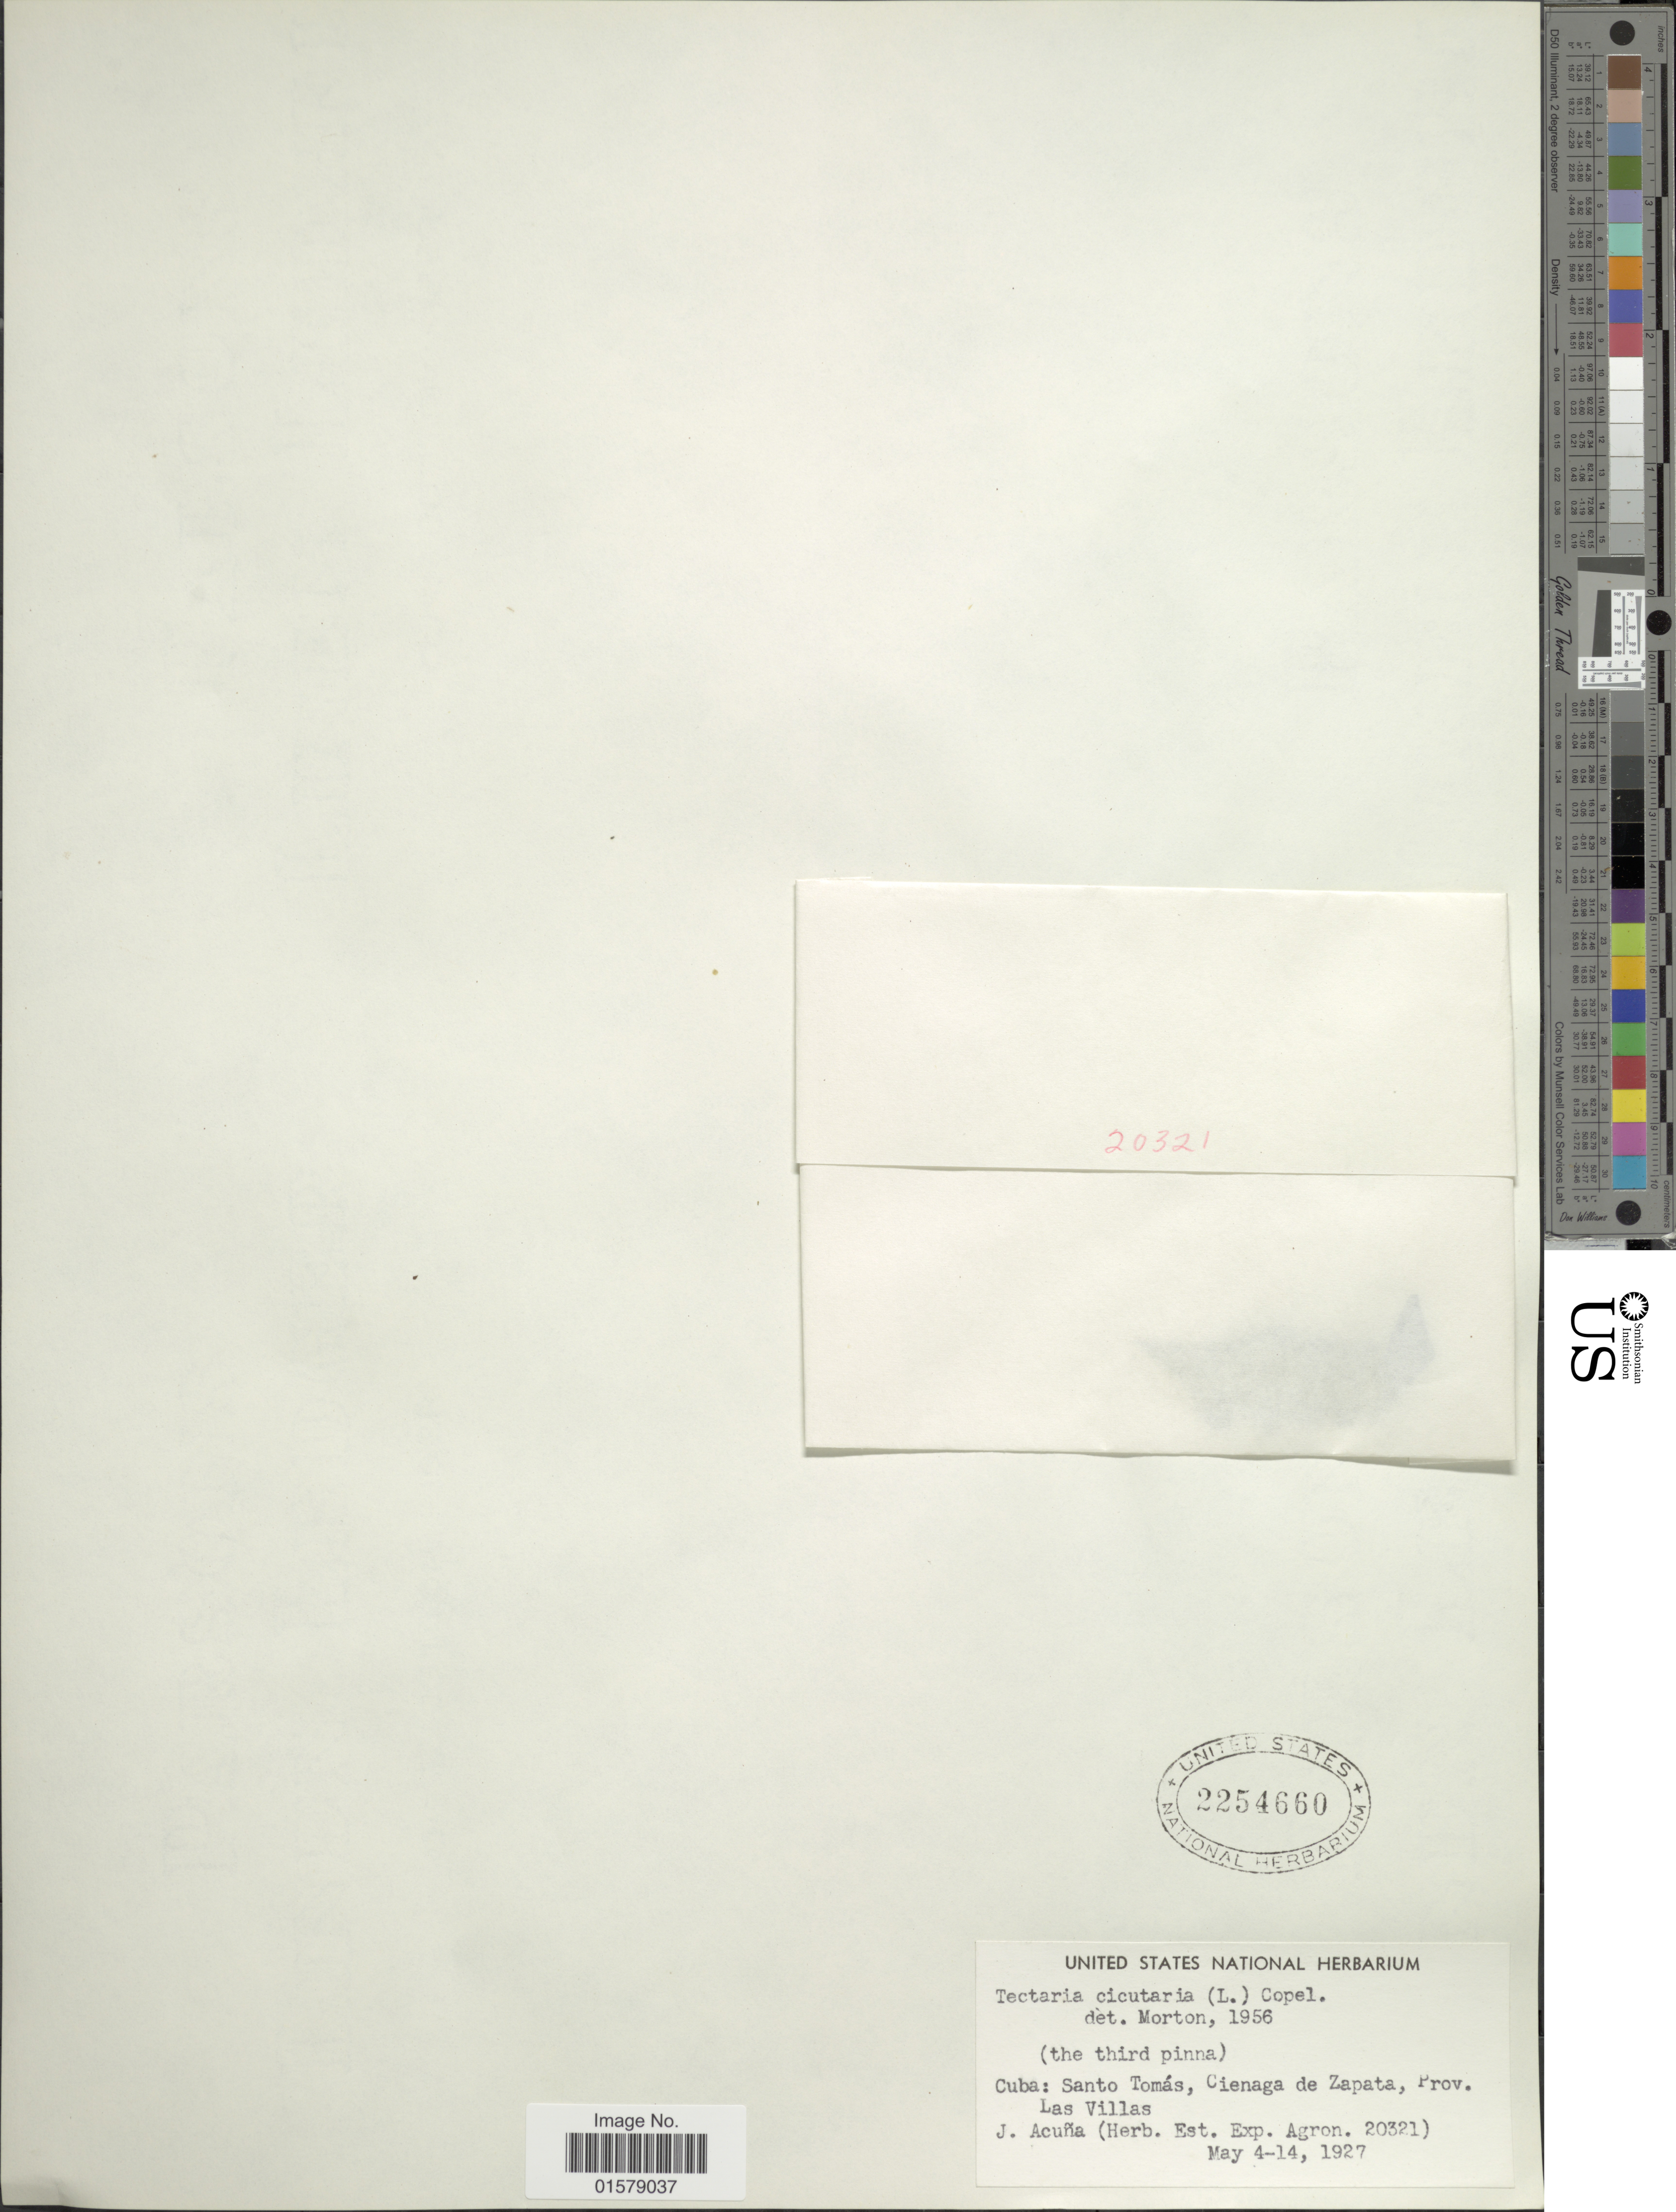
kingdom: Plantae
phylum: Tracheophyta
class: Polypodiopsida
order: Polypodiales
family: Tectariaceae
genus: Tectaria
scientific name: Tectaria cicutaria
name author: (L.) Copel.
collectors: J. Acuña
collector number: Herb. Est. Exp. Agron 20321*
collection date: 1927-05-04/1927-05-14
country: Cuba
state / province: Las Villas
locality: Santo Tomas, Cienaga de Zapata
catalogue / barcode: US 2254660